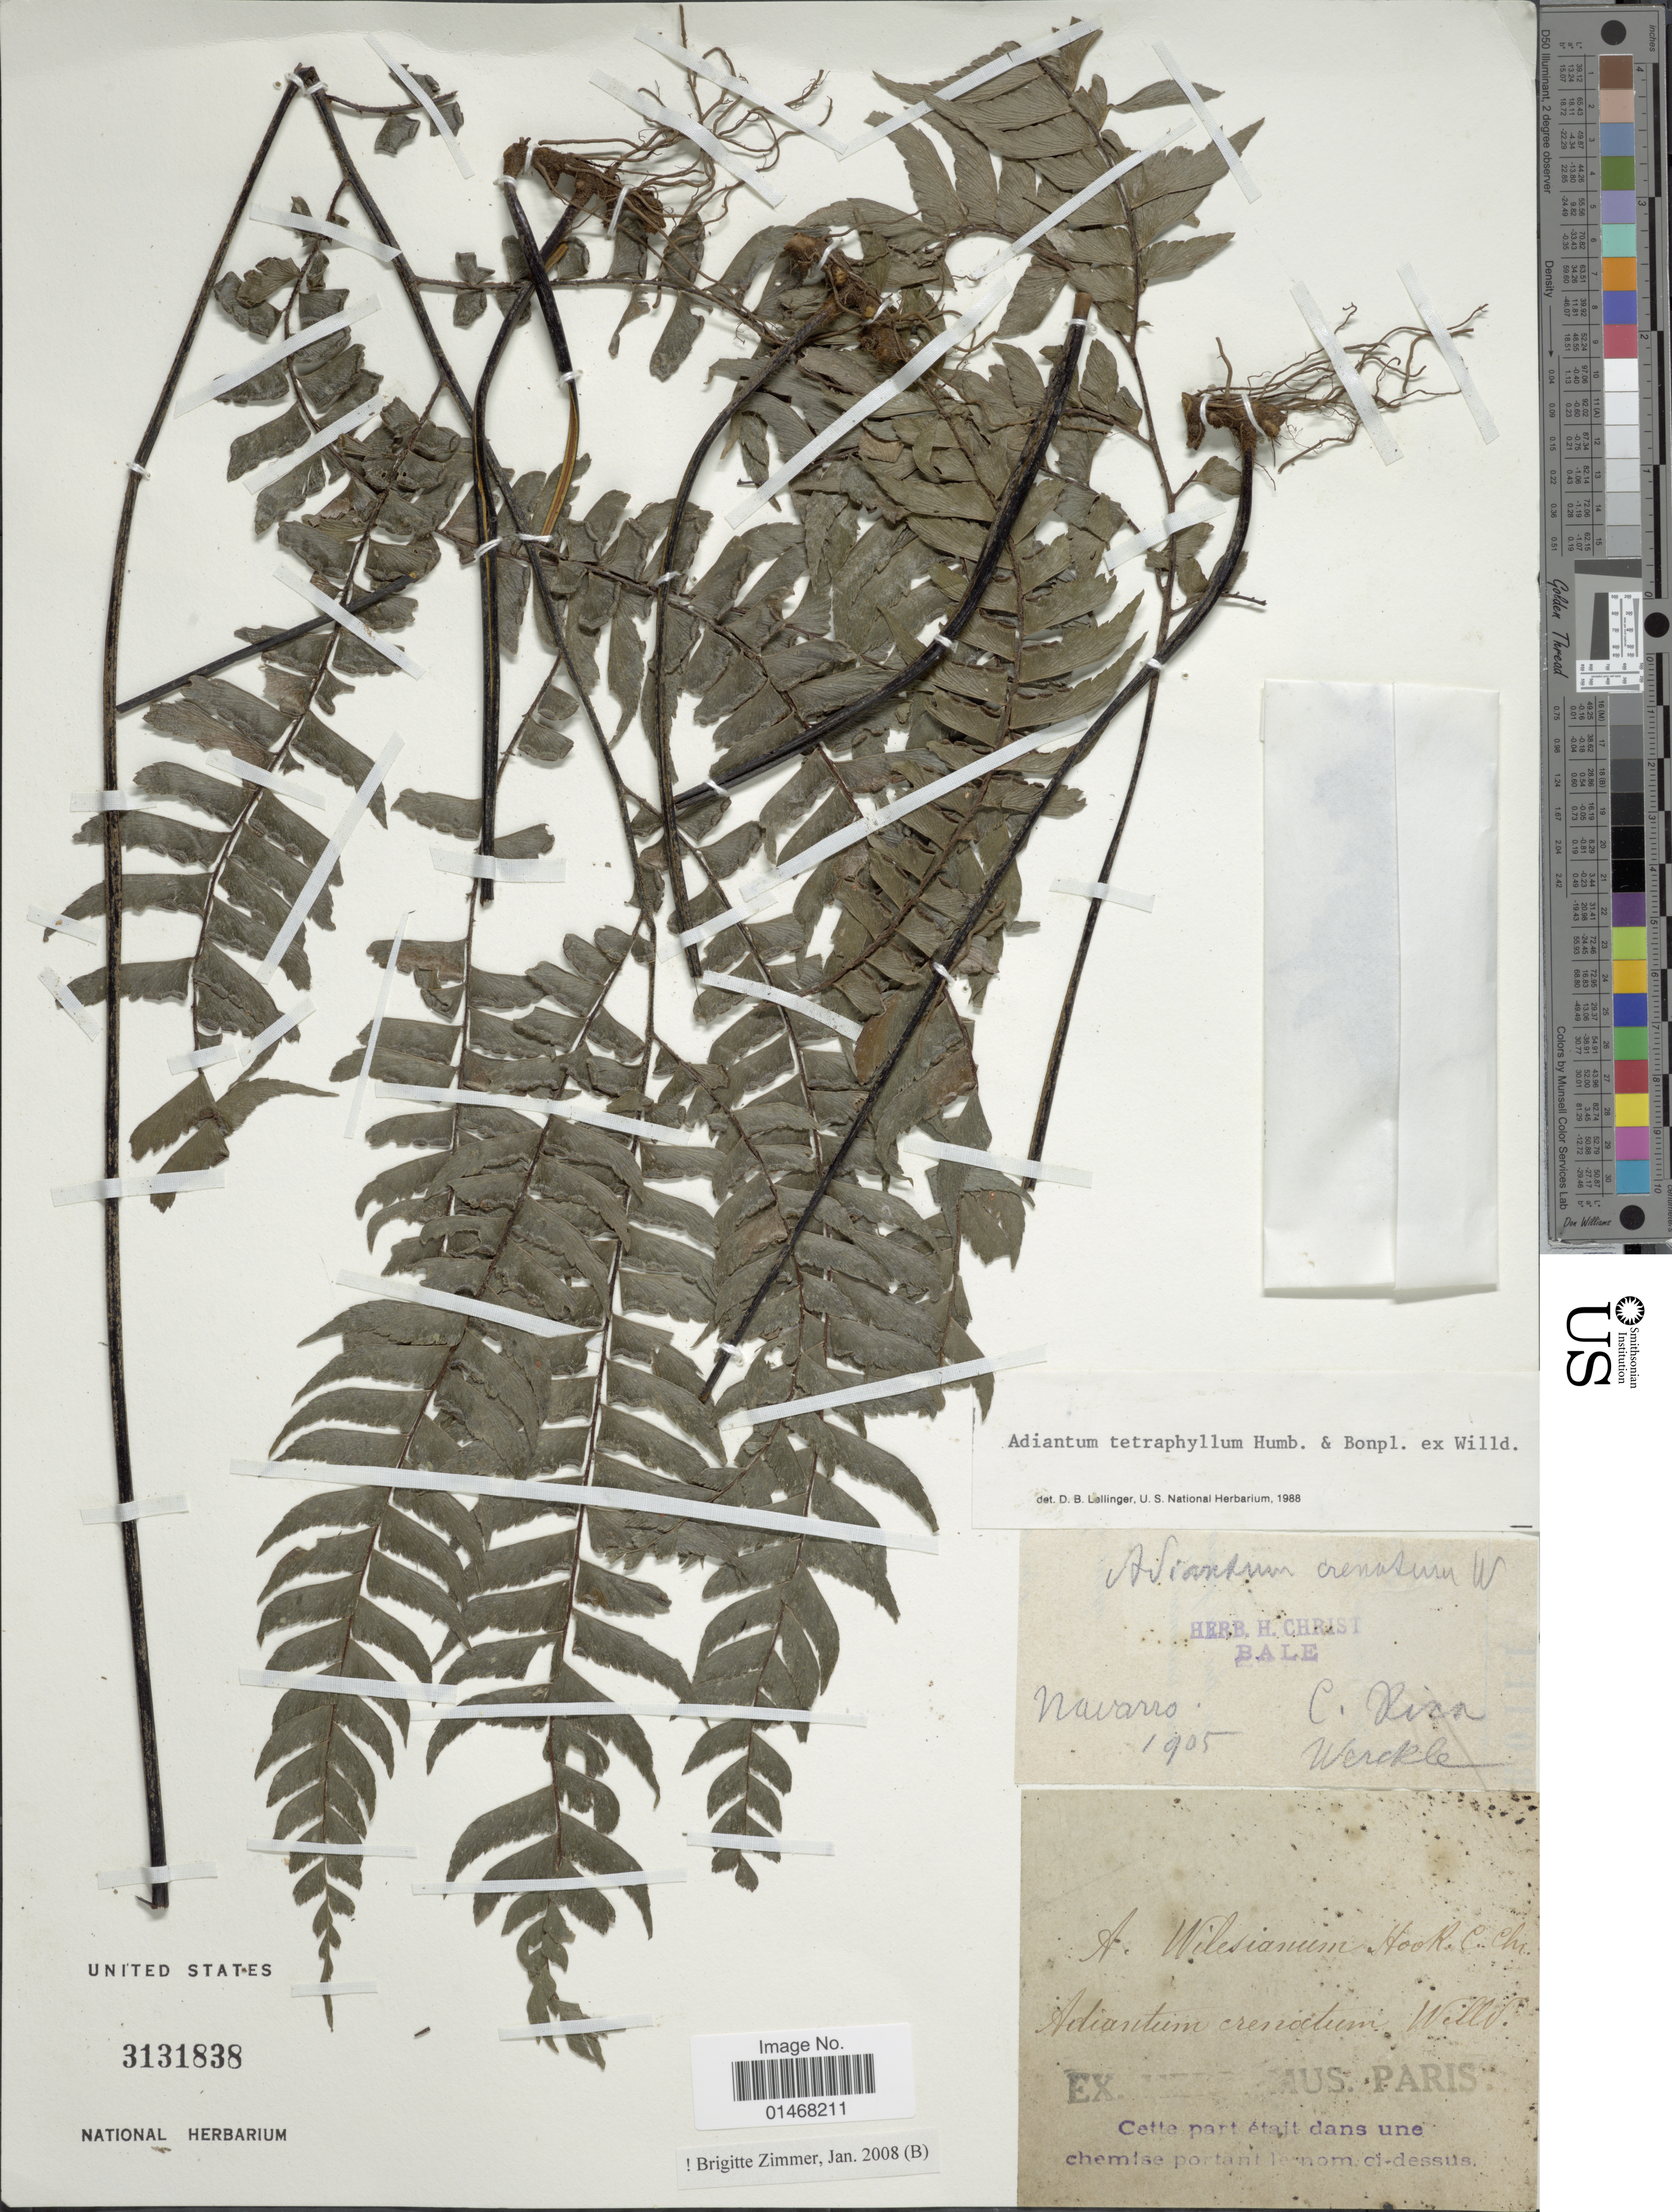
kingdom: Plantae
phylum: Tracheophyta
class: Polypodiopsida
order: Polypodiales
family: Pteridaceae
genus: Adiantum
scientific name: Adiantum tetraphyllum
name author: Humb. & Bonpl. ex Willd.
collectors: Werckle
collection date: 1905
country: Costa Rica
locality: Navarro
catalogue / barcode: US 3131838